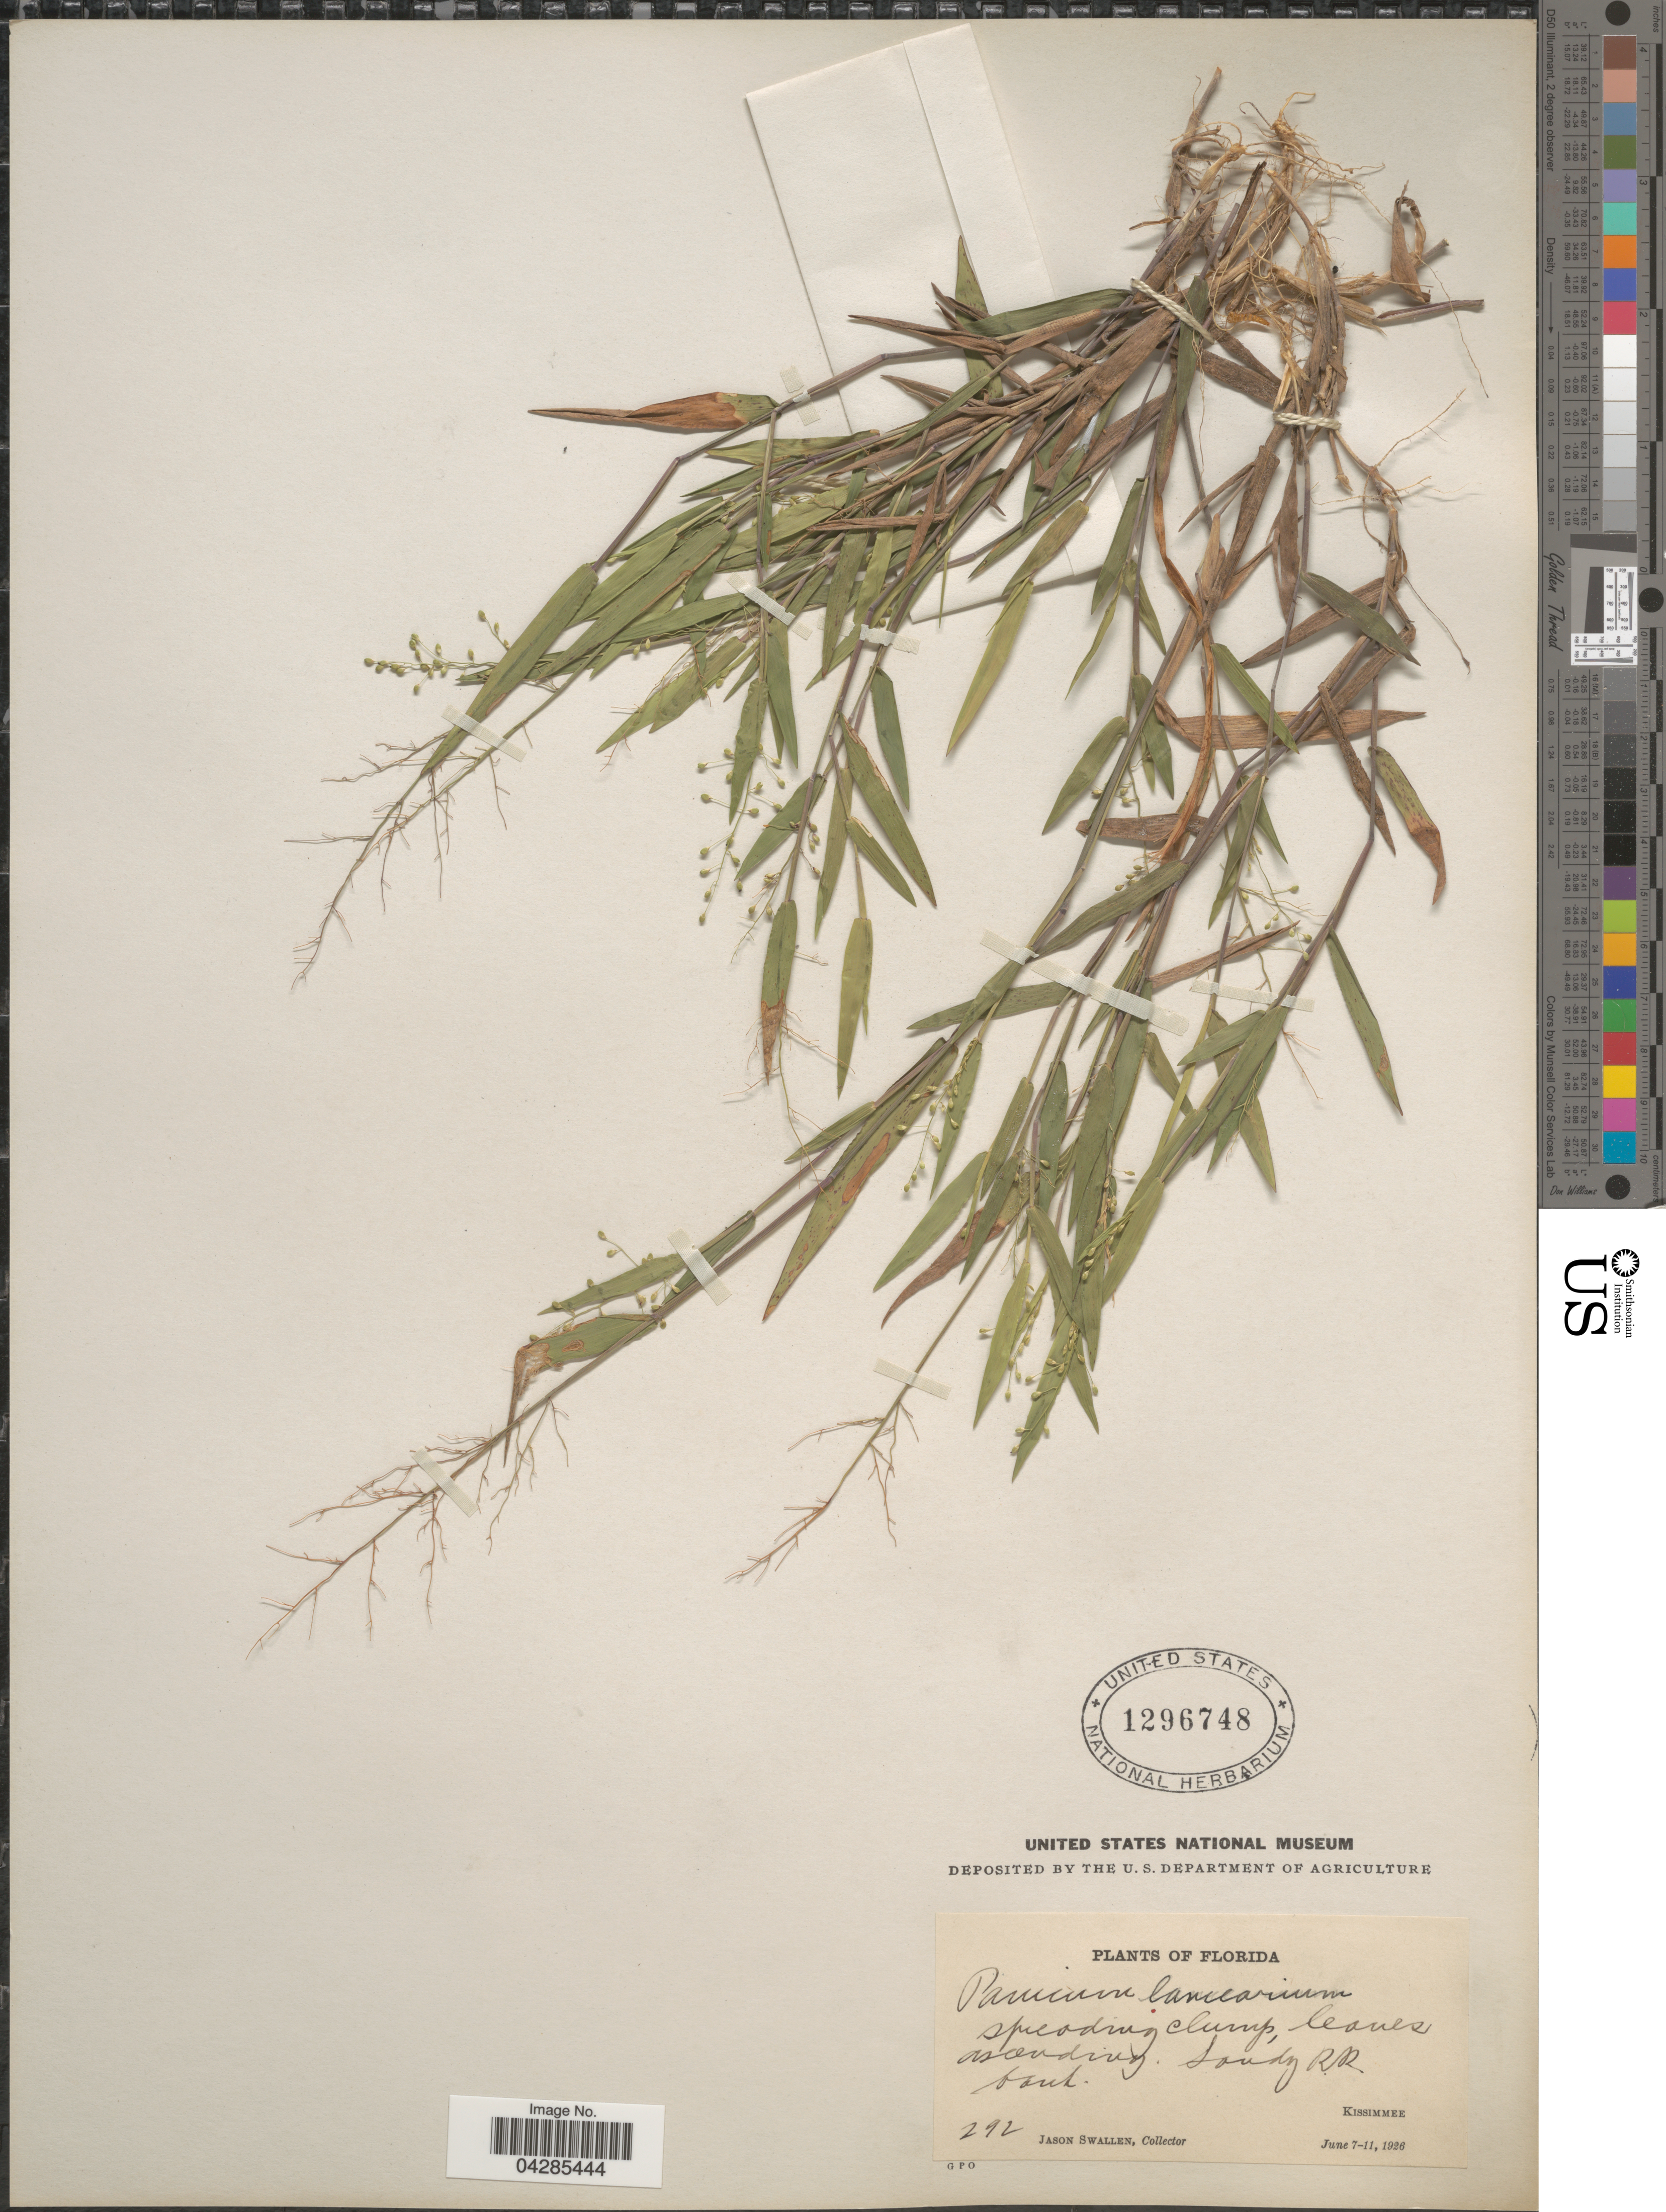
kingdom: Plantae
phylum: Tracheophyta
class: Liliopsida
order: Poales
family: Poaceae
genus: Dichanthelium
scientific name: Dichanthelium portoricense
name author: (Desv. ex Ham.) B.F. Hansen & Wunderlin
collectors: J. R. Swallen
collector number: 292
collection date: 1926-06-07/1926-06-11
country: United States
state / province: Florida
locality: Sandy R.R. bank. Kissimmee.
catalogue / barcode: US 1296748